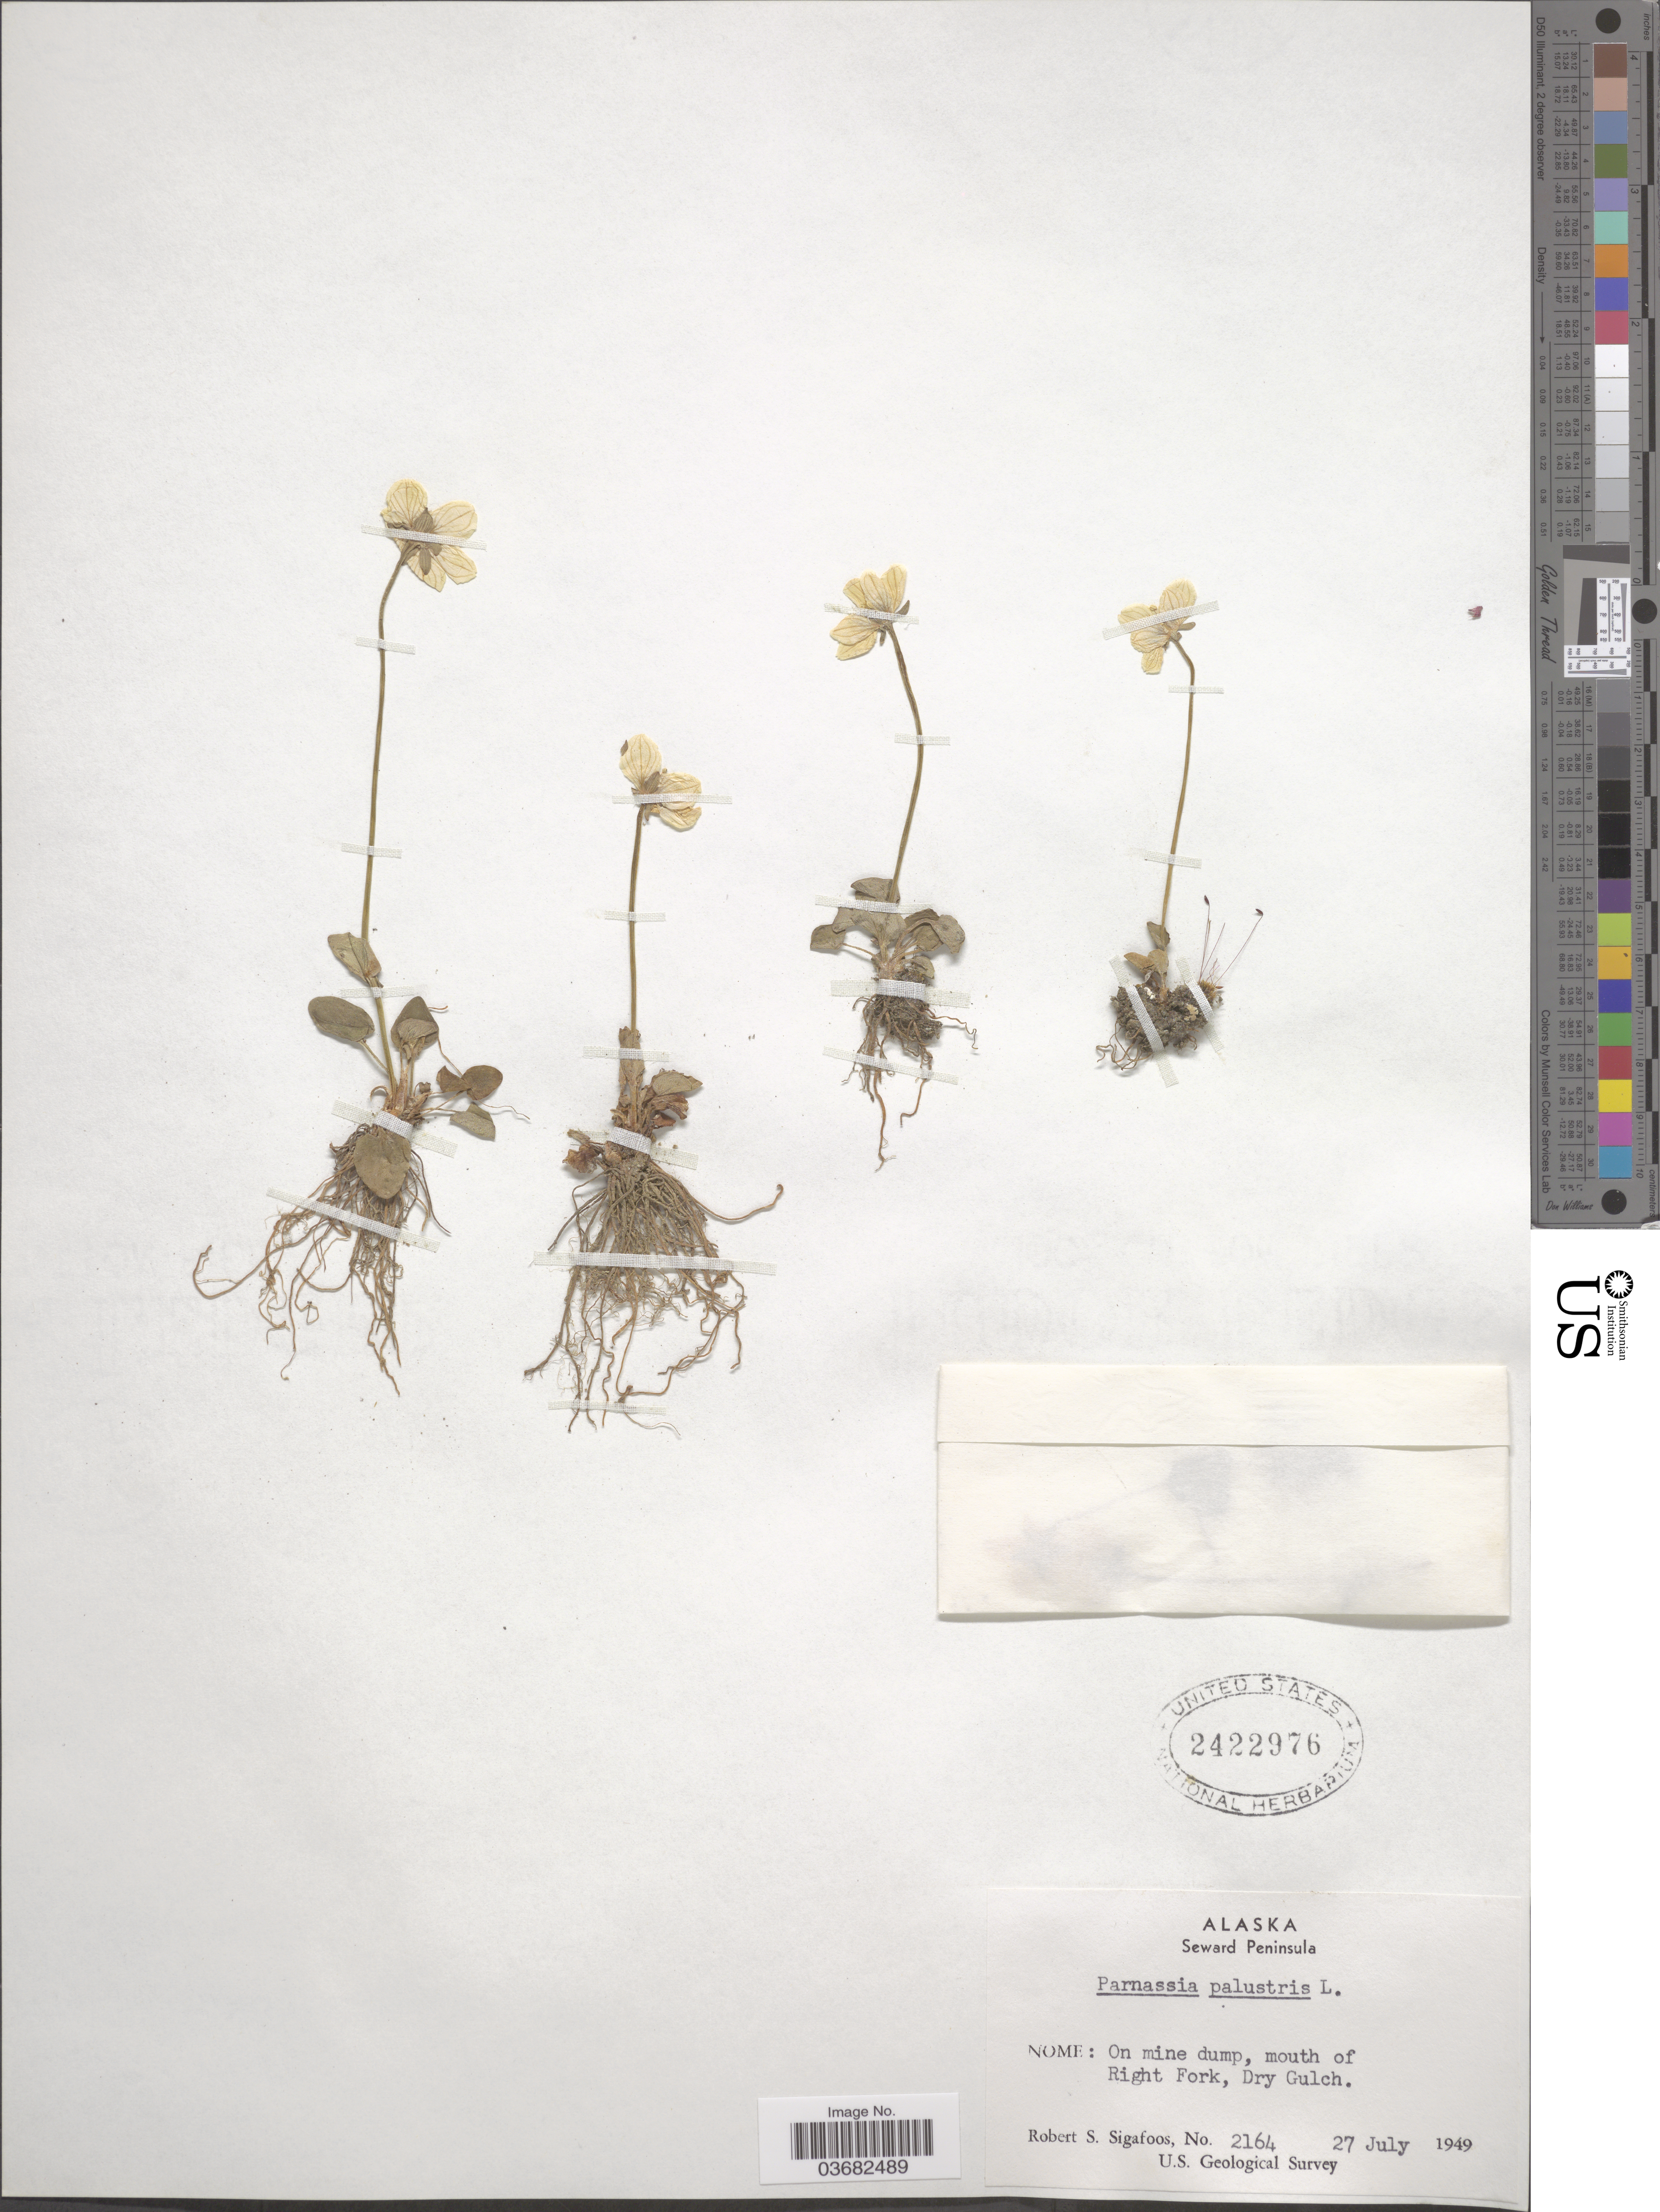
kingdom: Plantae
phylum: Tracheophyta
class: Magnoliopsida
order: Celastrales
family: Parnassiaceae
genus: Parnassia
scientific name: Parnassia palustris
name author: L.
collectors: R. Sigafoos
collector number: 2164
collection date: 1949-07-27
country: United States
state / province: Alaska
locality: Seward Peninsula. Nome: On mine dump, mouth of Right Fork, Dry Gulch. U. S. Geological Survey.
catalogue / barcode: US 2422976